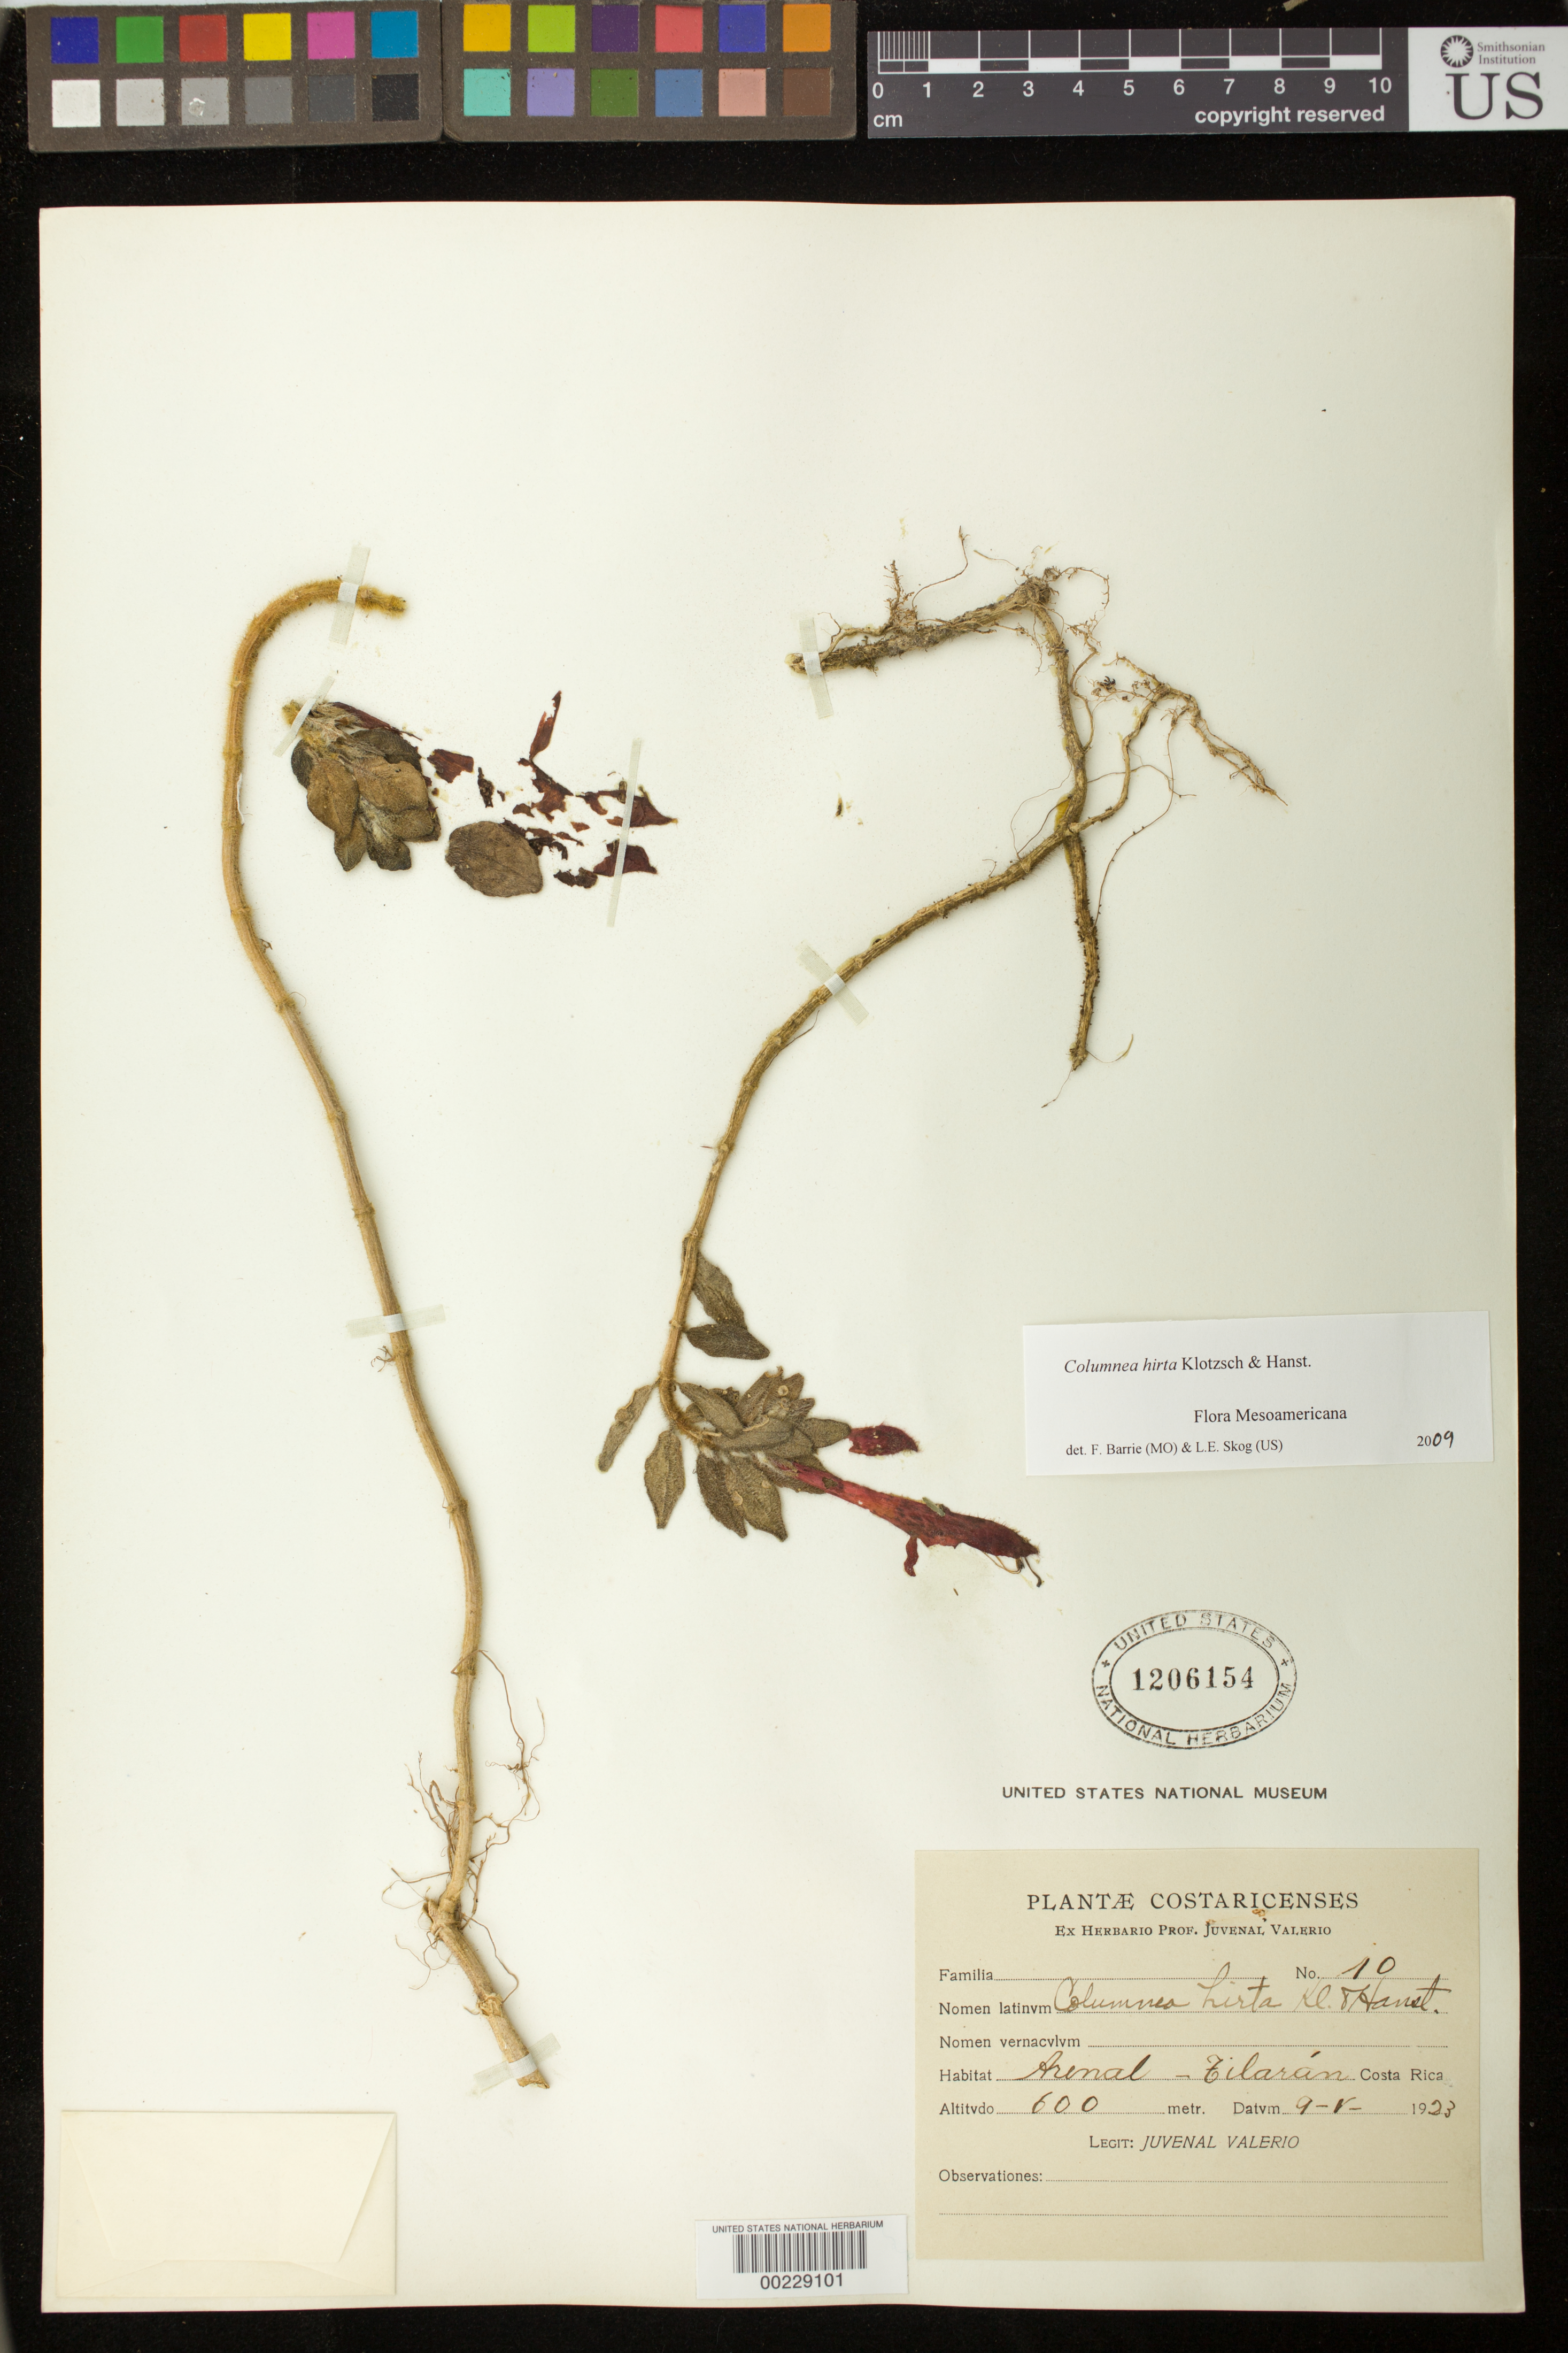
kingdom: Plantae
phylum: Tracheophyta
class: Magnoliopsida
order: Lamiales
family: Gesneriaceae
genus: Columnea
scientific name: Columnea hirta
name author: Klotzsch & Hanst.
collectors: J. Valerio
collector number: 10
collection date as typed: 09 May 1923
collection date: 1923-05-09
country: Costa Rica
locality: Arenal - Tilaran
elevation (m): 600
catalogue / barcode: US 1206154